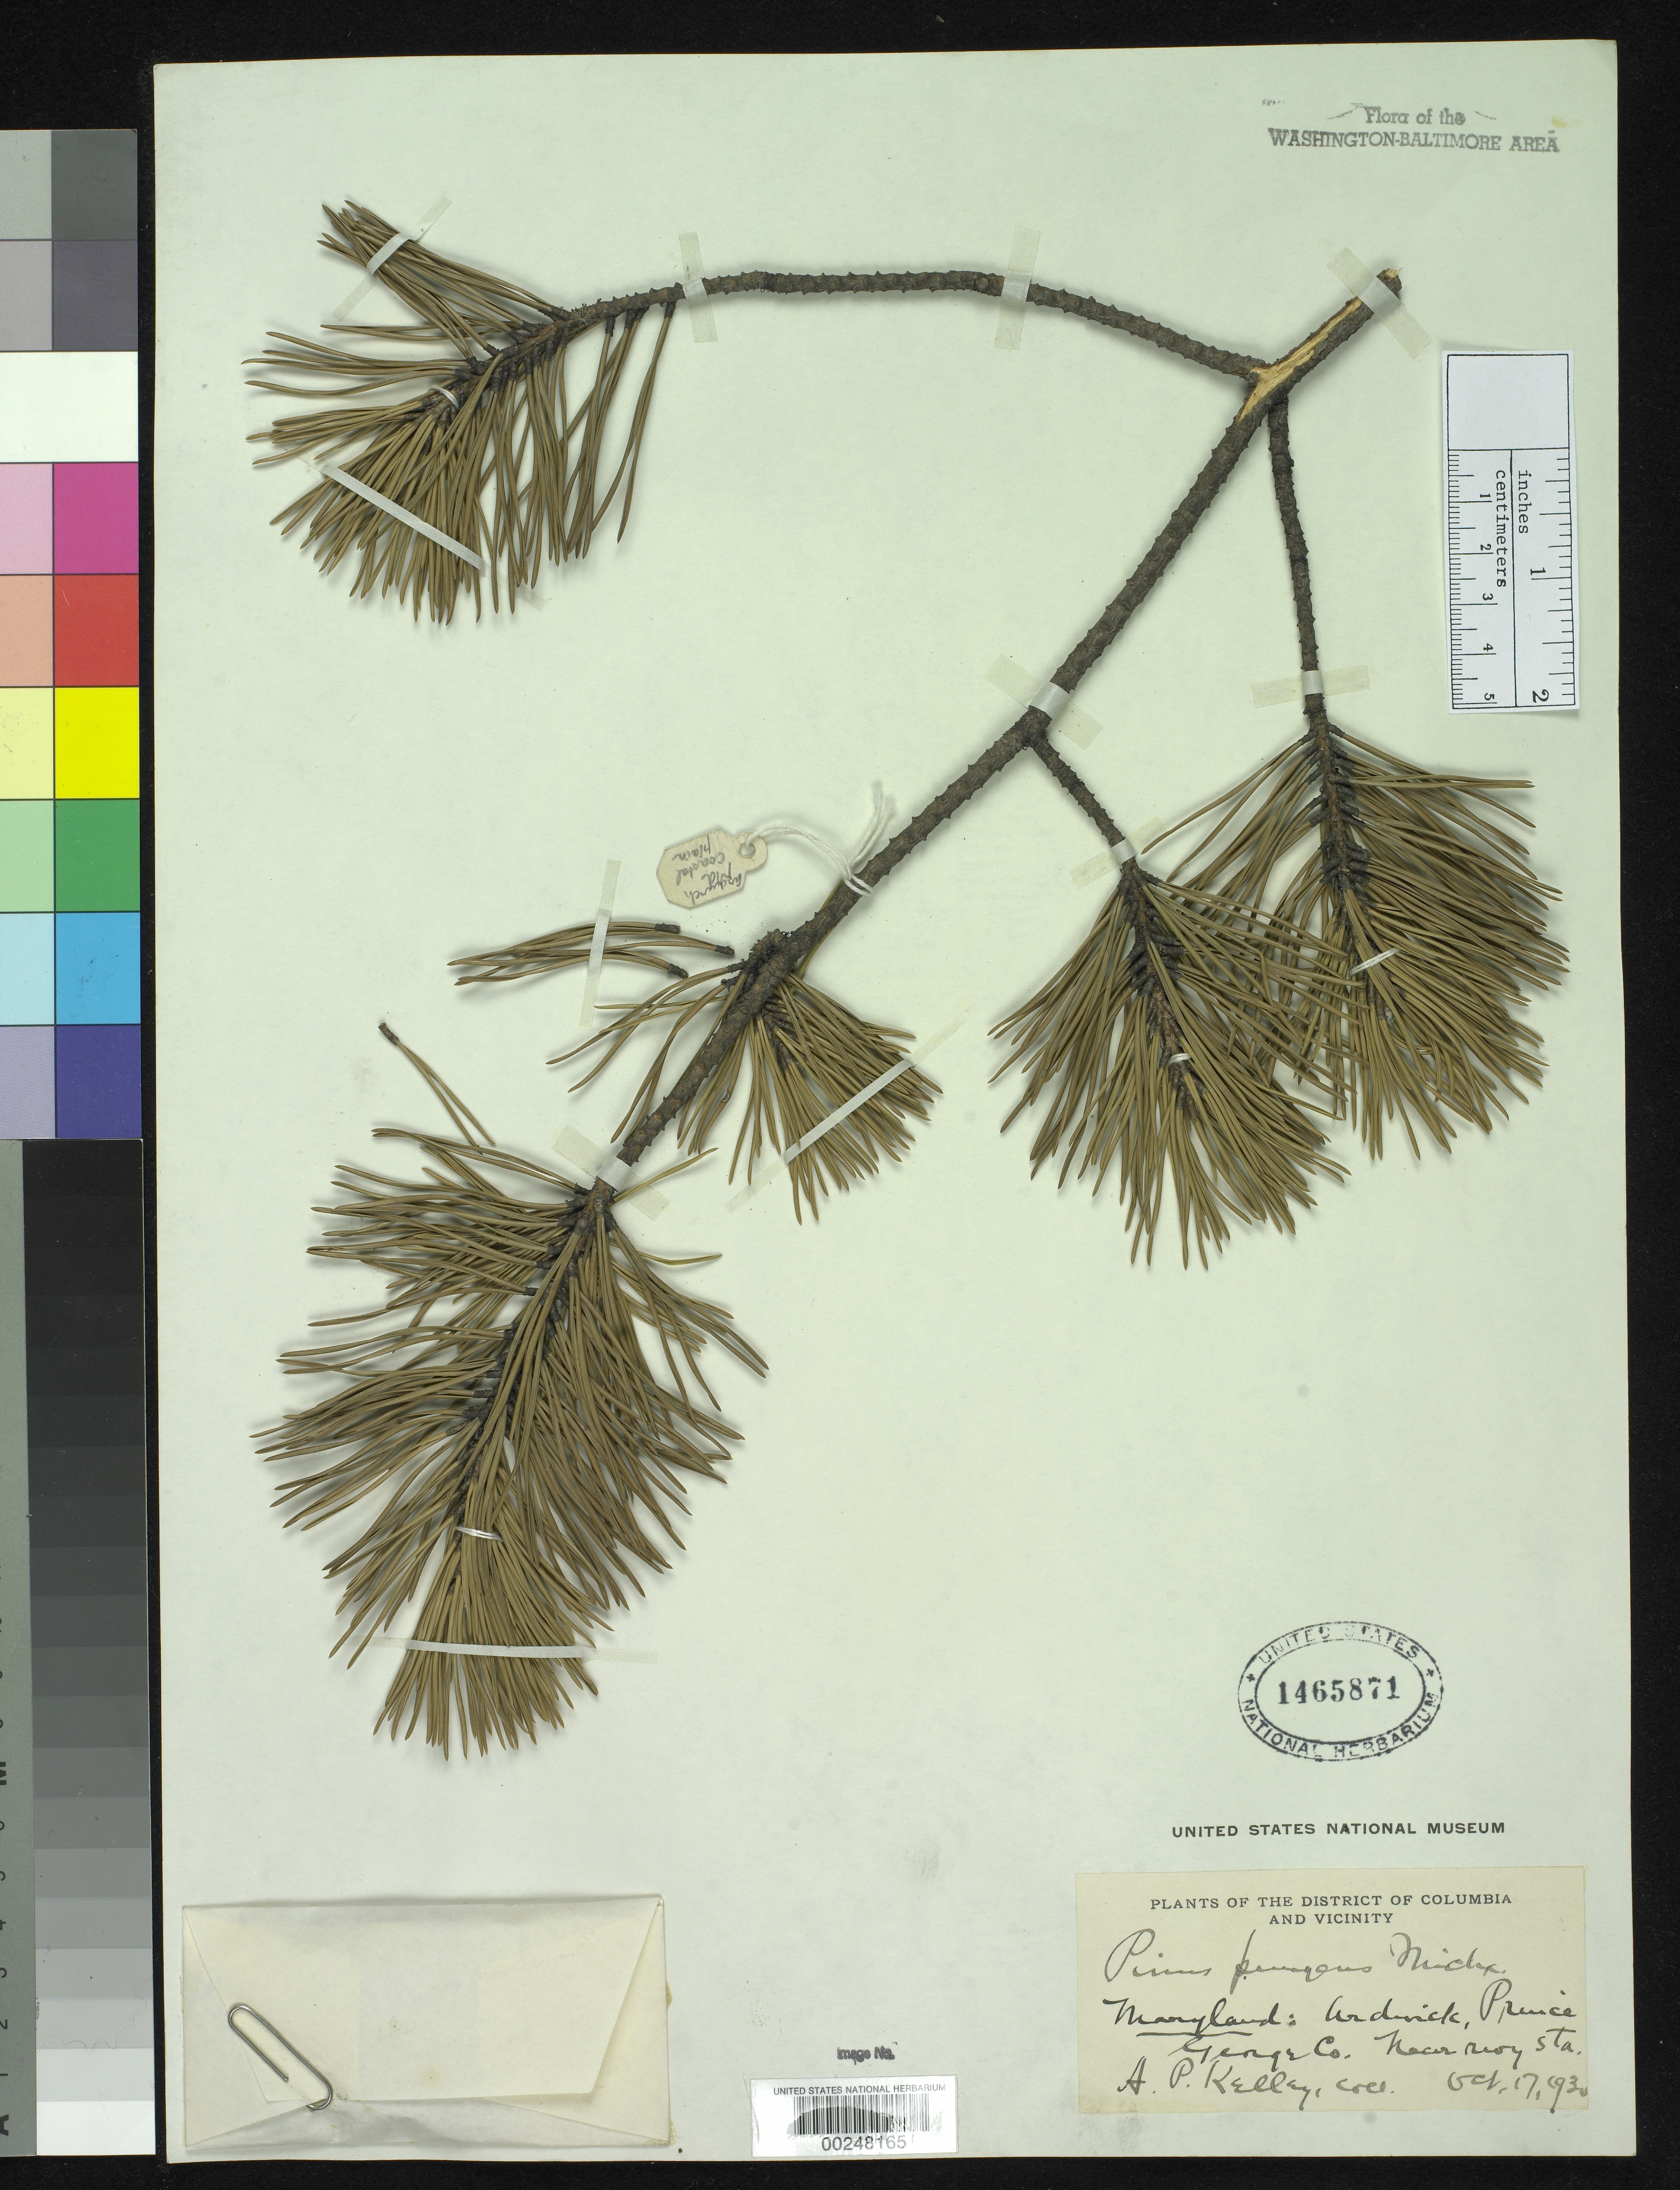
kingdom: Plantae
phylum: Tracheophyta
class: Pinopsida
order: Pinales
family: Pinaceae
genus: Pinus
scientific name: Pinus pungens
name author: Lamb.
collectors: A. Kelley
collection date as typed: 17 Oct 1930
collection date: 1930-10-17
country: United States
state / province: Maryland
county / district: Prince George's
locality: Ardwick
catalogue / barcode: US 1465871